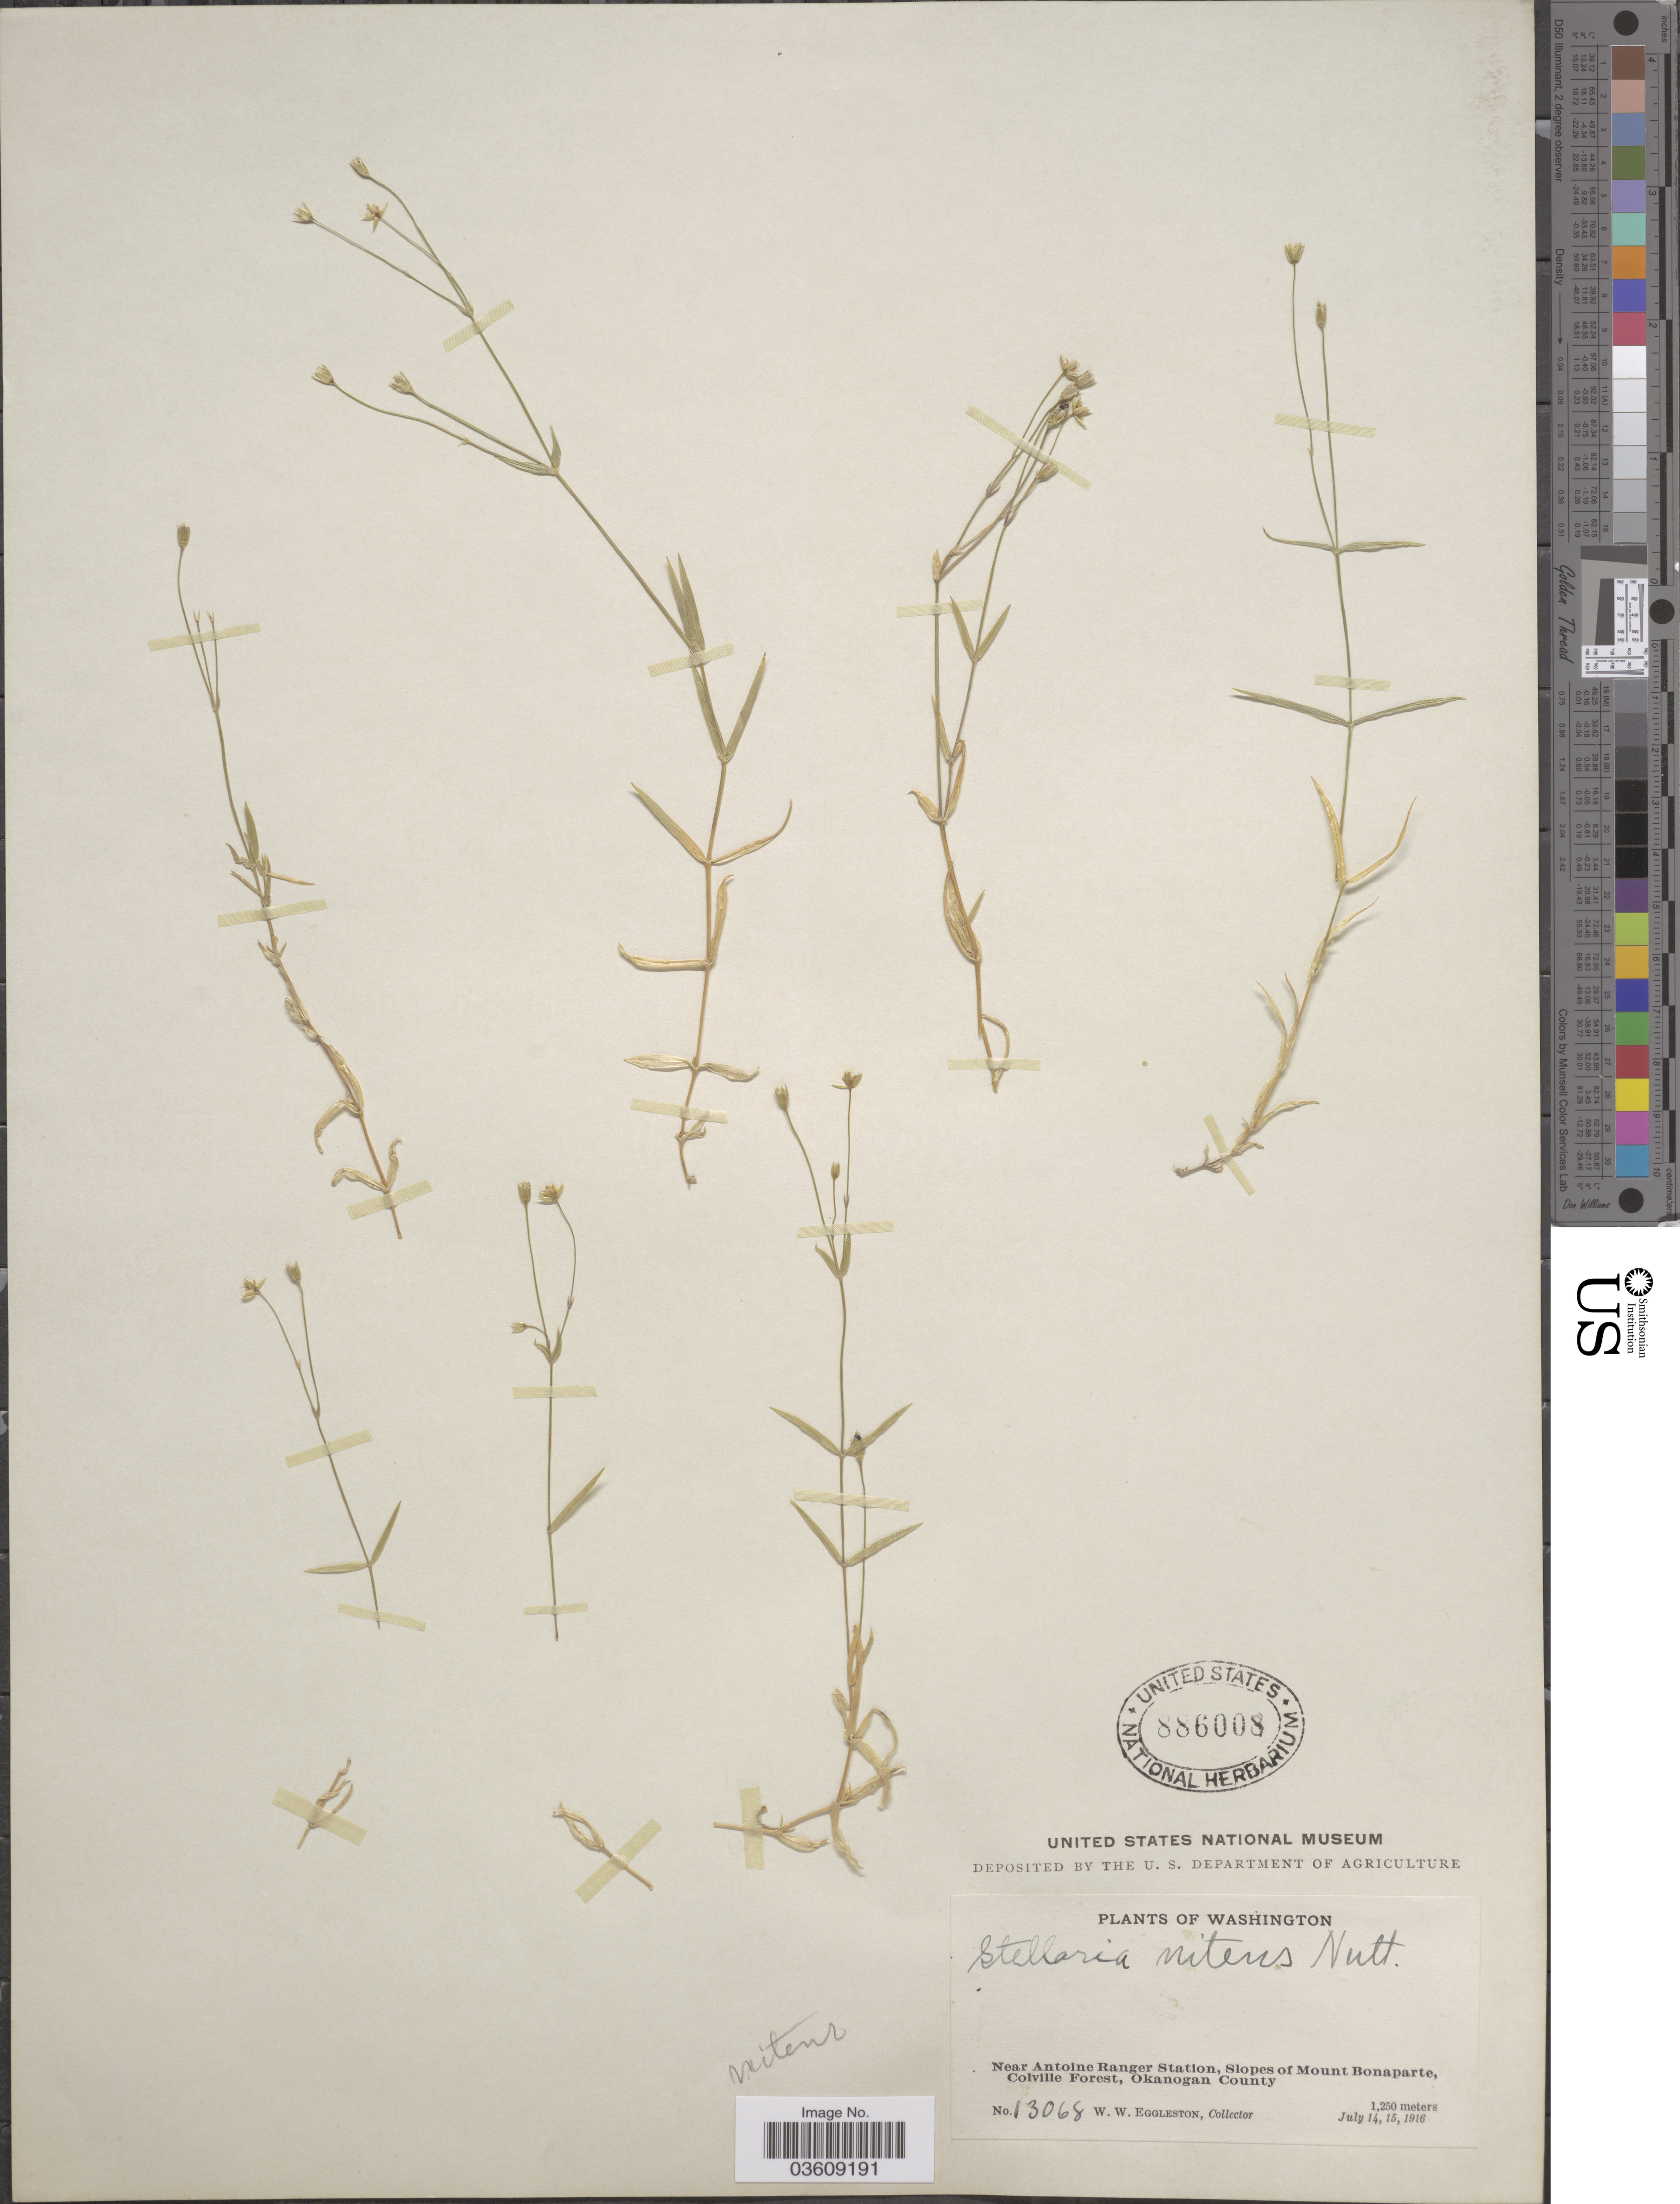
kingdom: Plantae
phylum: Tracheophyta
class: Magnoliopsida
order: Caryophyllales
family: Caryophyllaceae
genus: Stellaria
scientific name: Stellaria nitens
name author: Nutt.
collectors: W. W. Eggleston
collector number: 13068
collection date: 1916-07-14/1916-07-15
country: United States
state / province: Washington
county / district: Okanogan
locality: Near Antoine Ranger Station, Slopes of Mount Bonaparte, Colville Forest, Okanogan County.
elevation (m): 1250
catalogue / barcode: US 886008